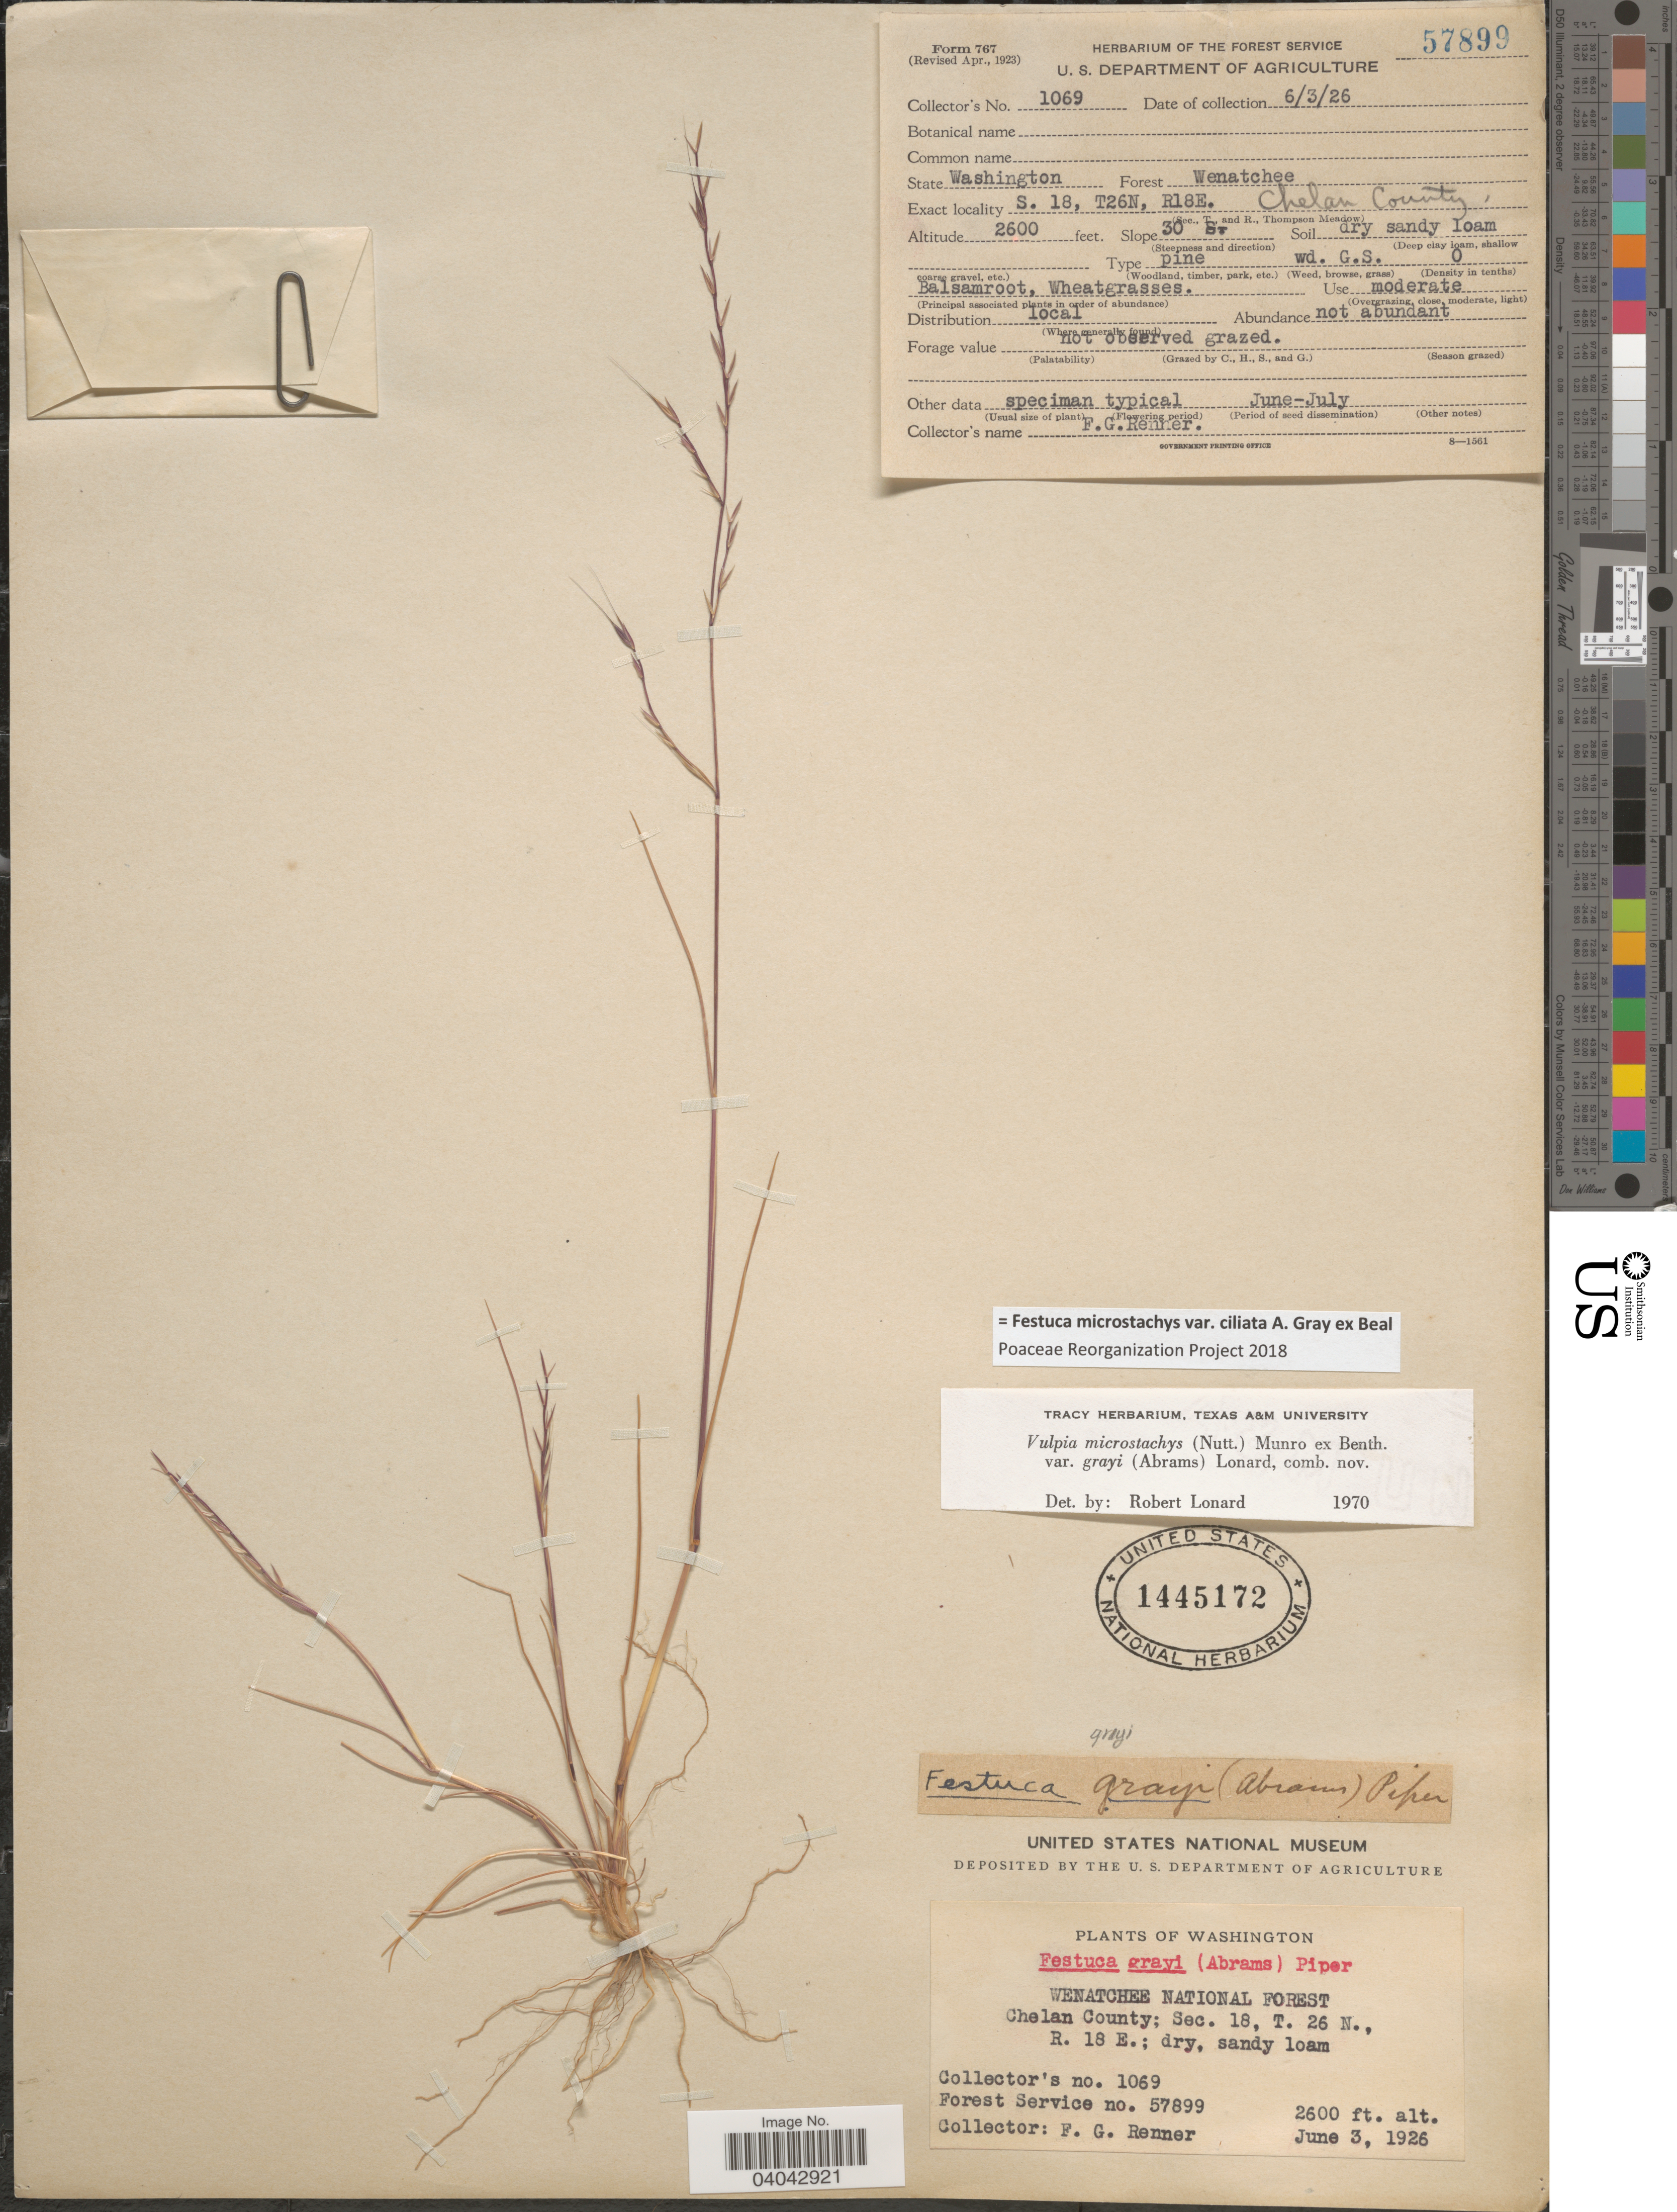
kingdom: Plantae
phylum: Tracheophyta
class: Liliopsida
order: Poales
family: Poaceae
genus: Festuca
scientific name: Festuca microstachys var. ciliata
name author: A. Gray ex W.J. Beal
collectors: F. Renner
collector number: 1069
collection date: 1926-06-03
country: United States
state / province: Washington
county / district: Chelan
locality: Wenatchee National Forest. Chelan County; Sec. 18, T. 26 N., R. 18 E.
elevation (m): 792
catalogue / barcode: US 1445172